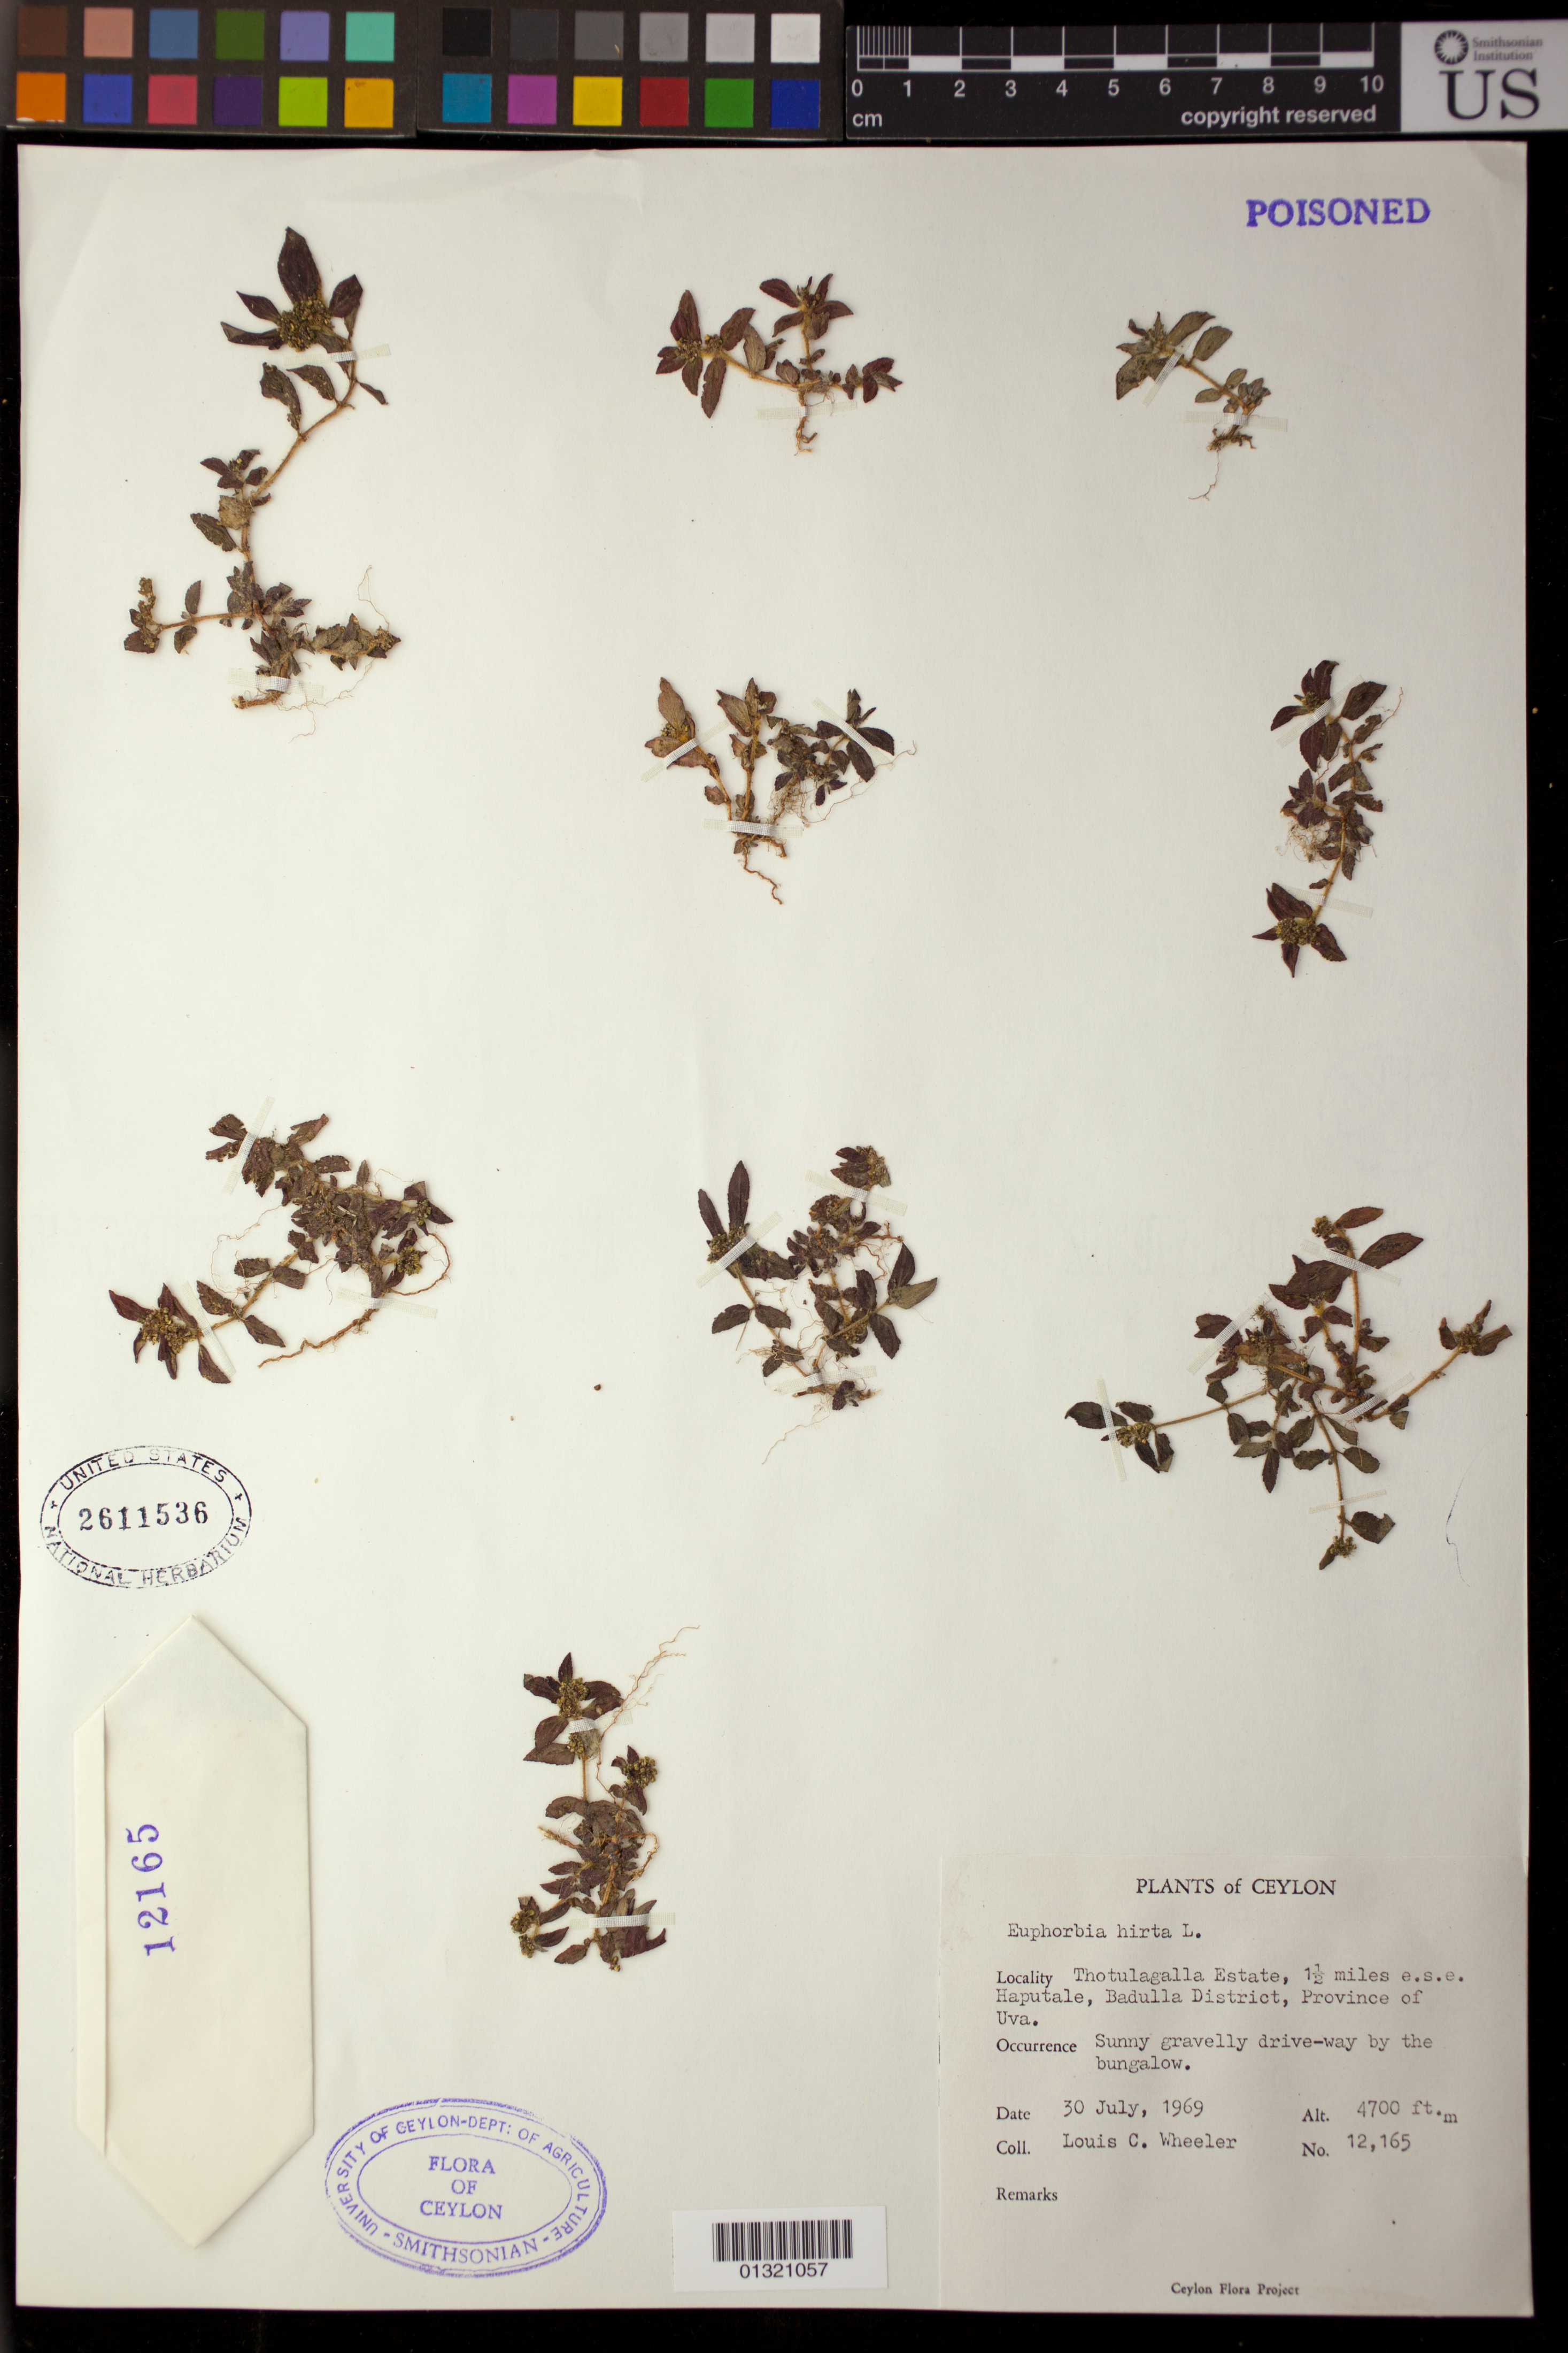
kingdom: Plantae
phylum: Tracheophyta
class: Magnoliopsida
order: Malpighiales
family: Euphorbiaceae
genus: Euphorbia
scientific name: Euphorbia hirta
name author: L.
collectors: L. C. Wheeler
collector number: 12165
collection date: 1969-07-30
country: Sri Lanka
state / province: Uva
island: Ceylon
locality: Thotulagalla Estate, 1.5 miles e.s.e. Haputale, Badulla District.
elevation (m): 1433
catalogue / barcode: US 2611536